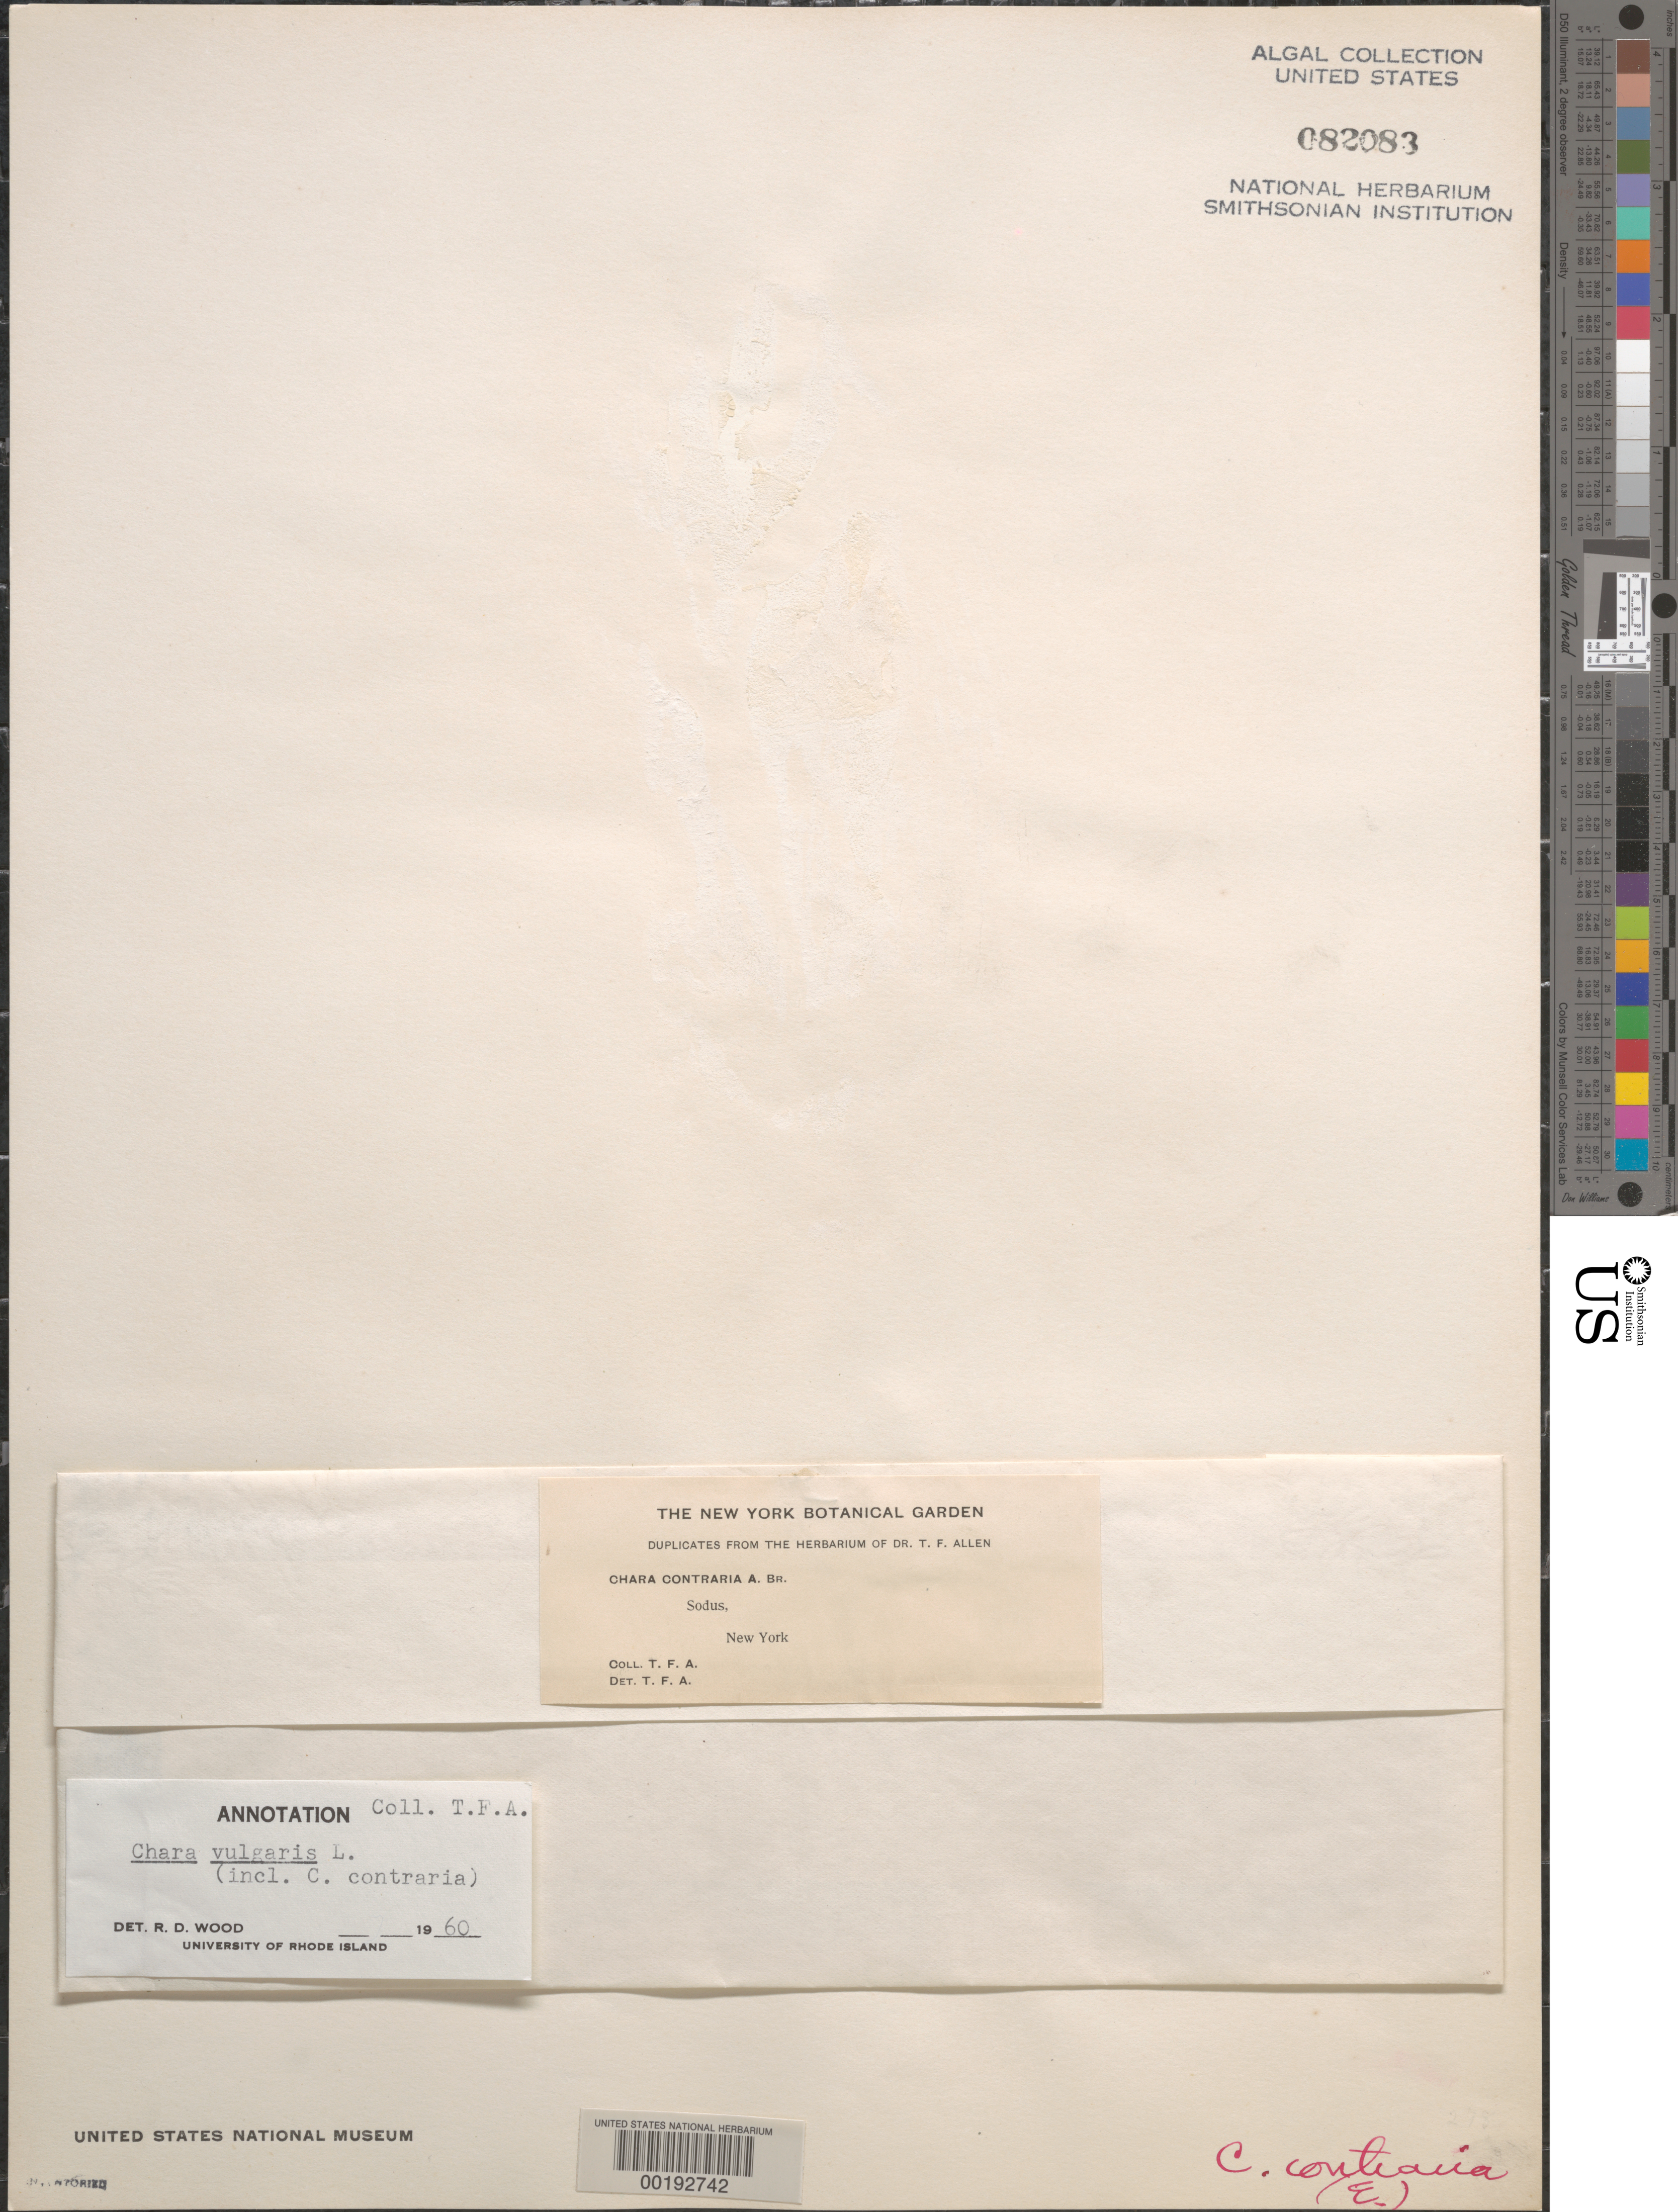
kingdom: Plantae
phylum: Charophyta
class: Charophyceae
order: Charales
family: Characeae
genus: Chara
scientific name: Chara vulgaris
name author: L.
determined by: Wood, R. D.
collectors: T. F. Allen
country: United States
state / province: New York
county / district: Wayne County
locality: Sodus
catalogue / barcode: US 82083